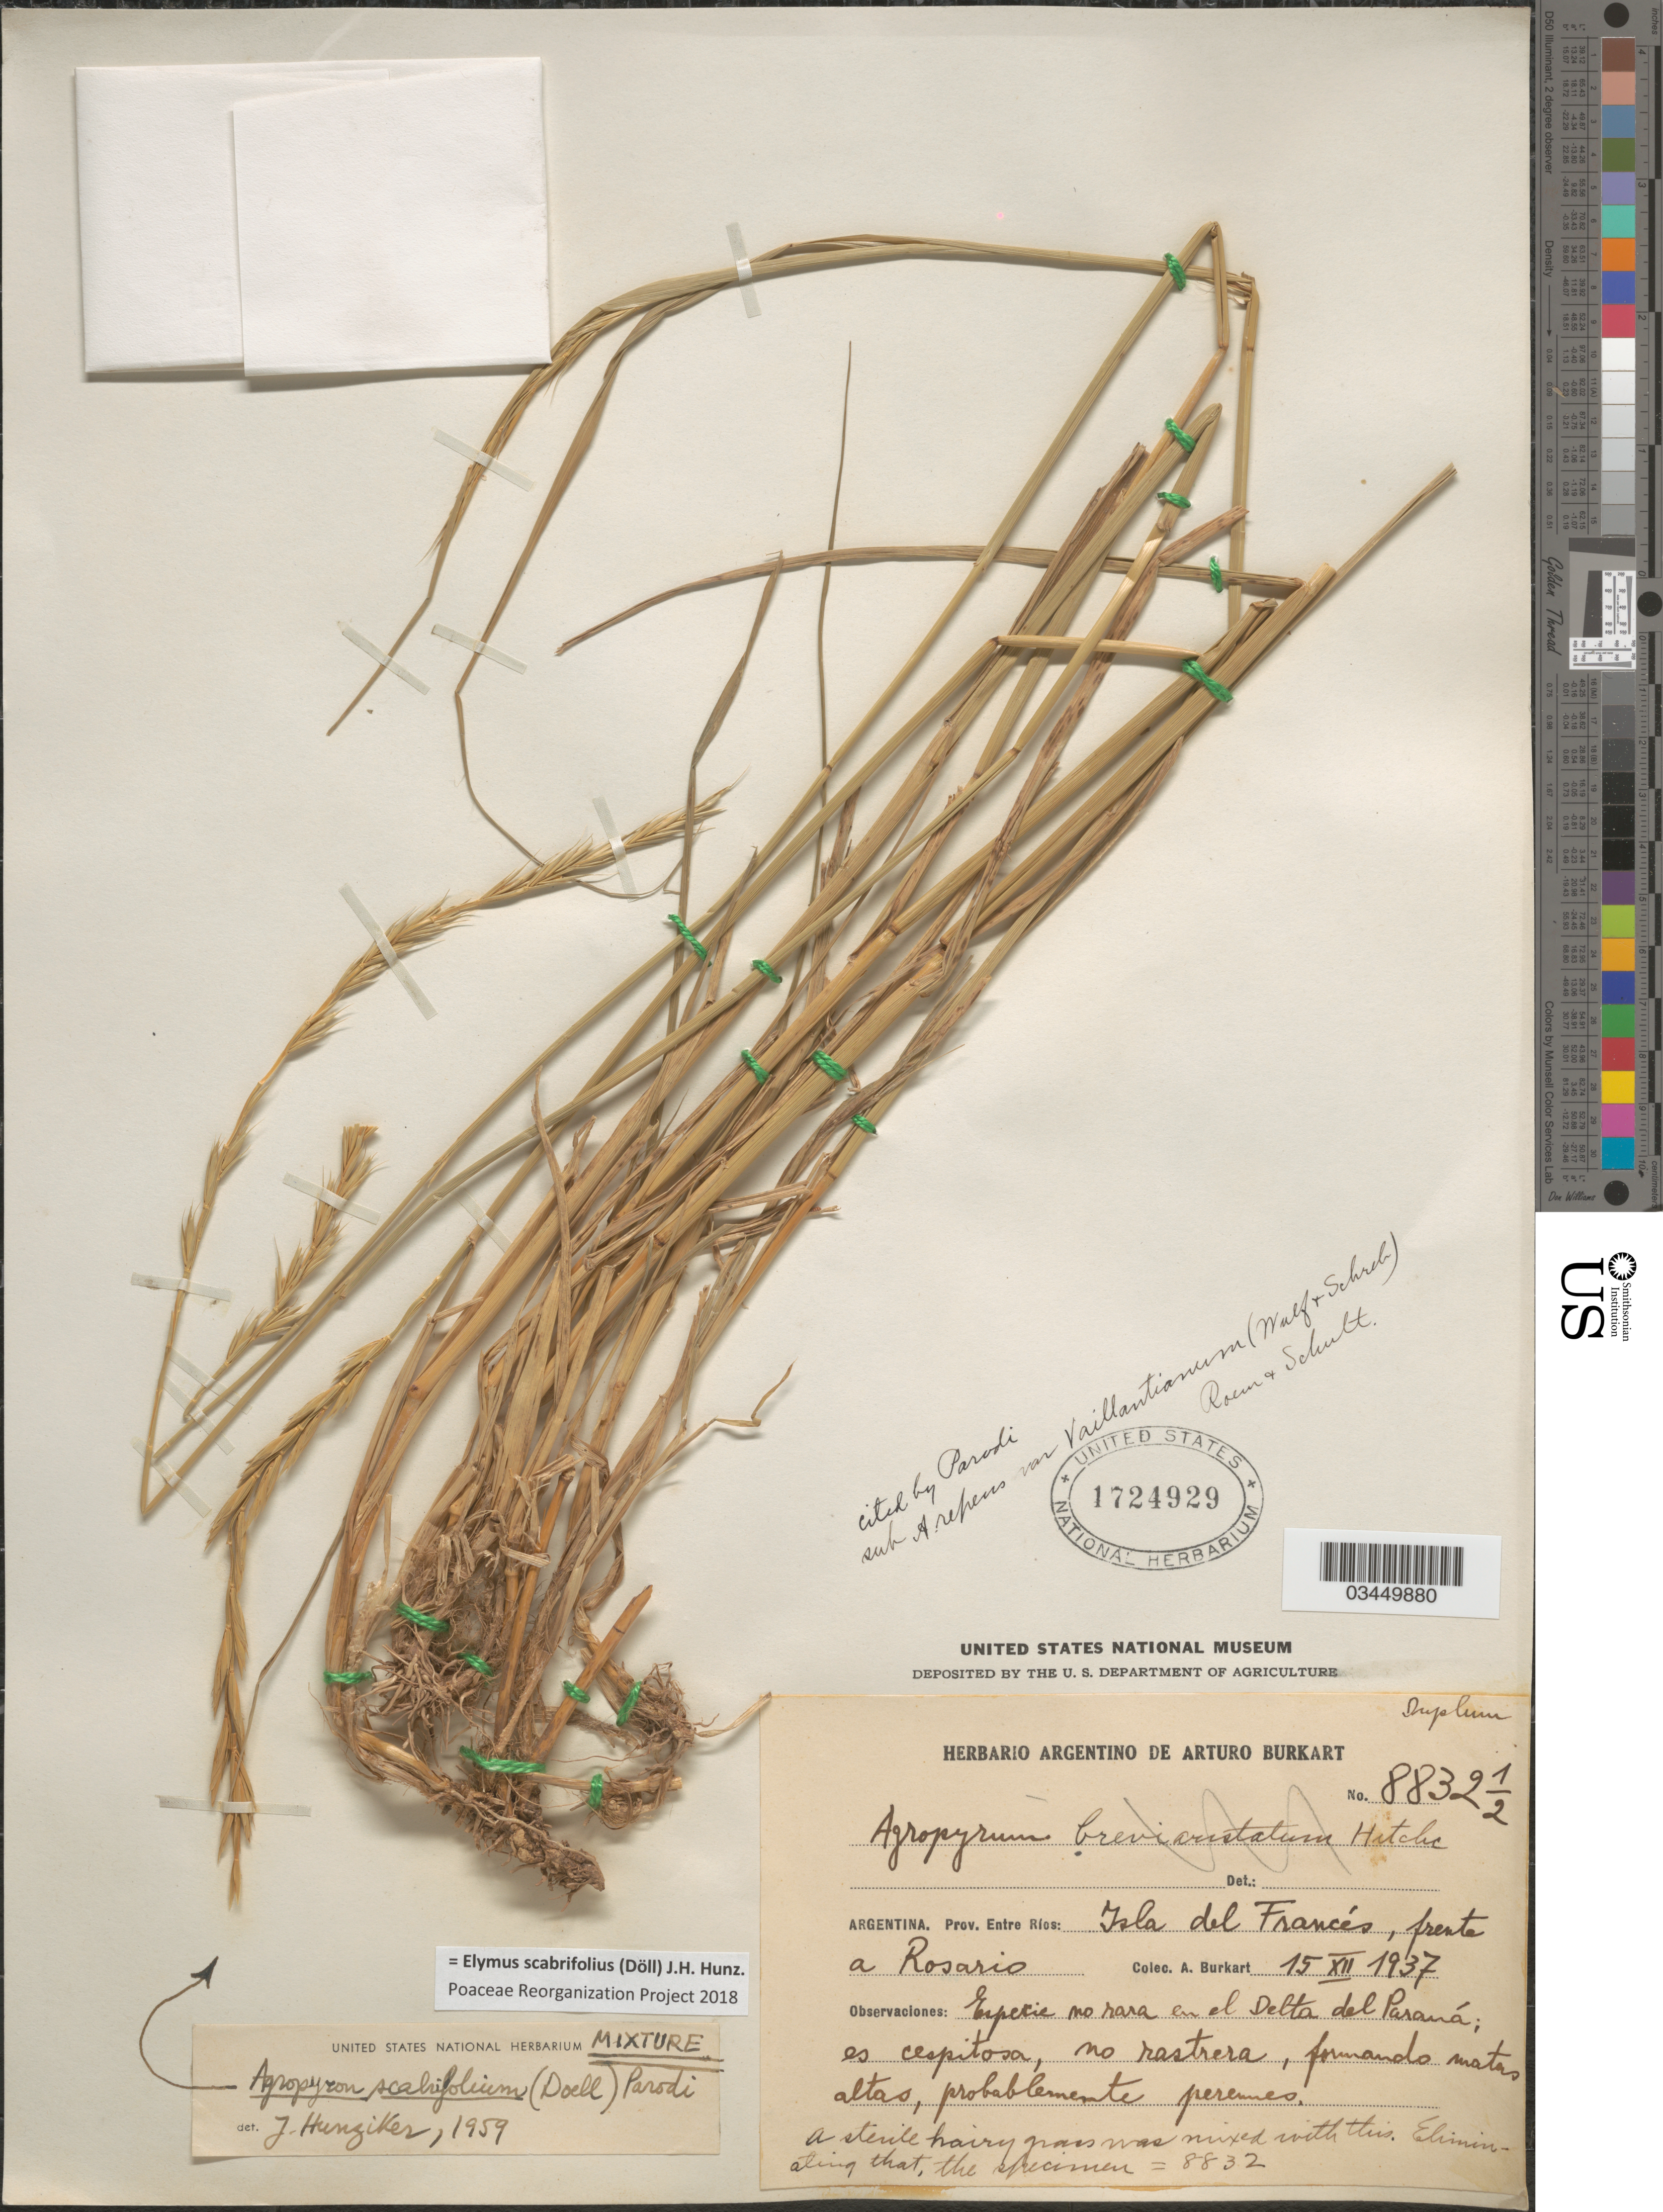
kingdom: Plantae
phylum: Tracheophyta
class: Liliopsida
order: Poales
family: Poaceae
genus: Elymus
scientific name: Elymus scabrifolius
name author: (Döll) J.H. Hunz.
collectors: A. E. Burkart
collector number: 8832½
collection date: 1937-12-15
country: Argentina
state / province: Entre Rios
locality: Isla del Francés , frente a Rosario. Especie no rara en el Delta del Paraná.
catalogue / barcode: US 1724929